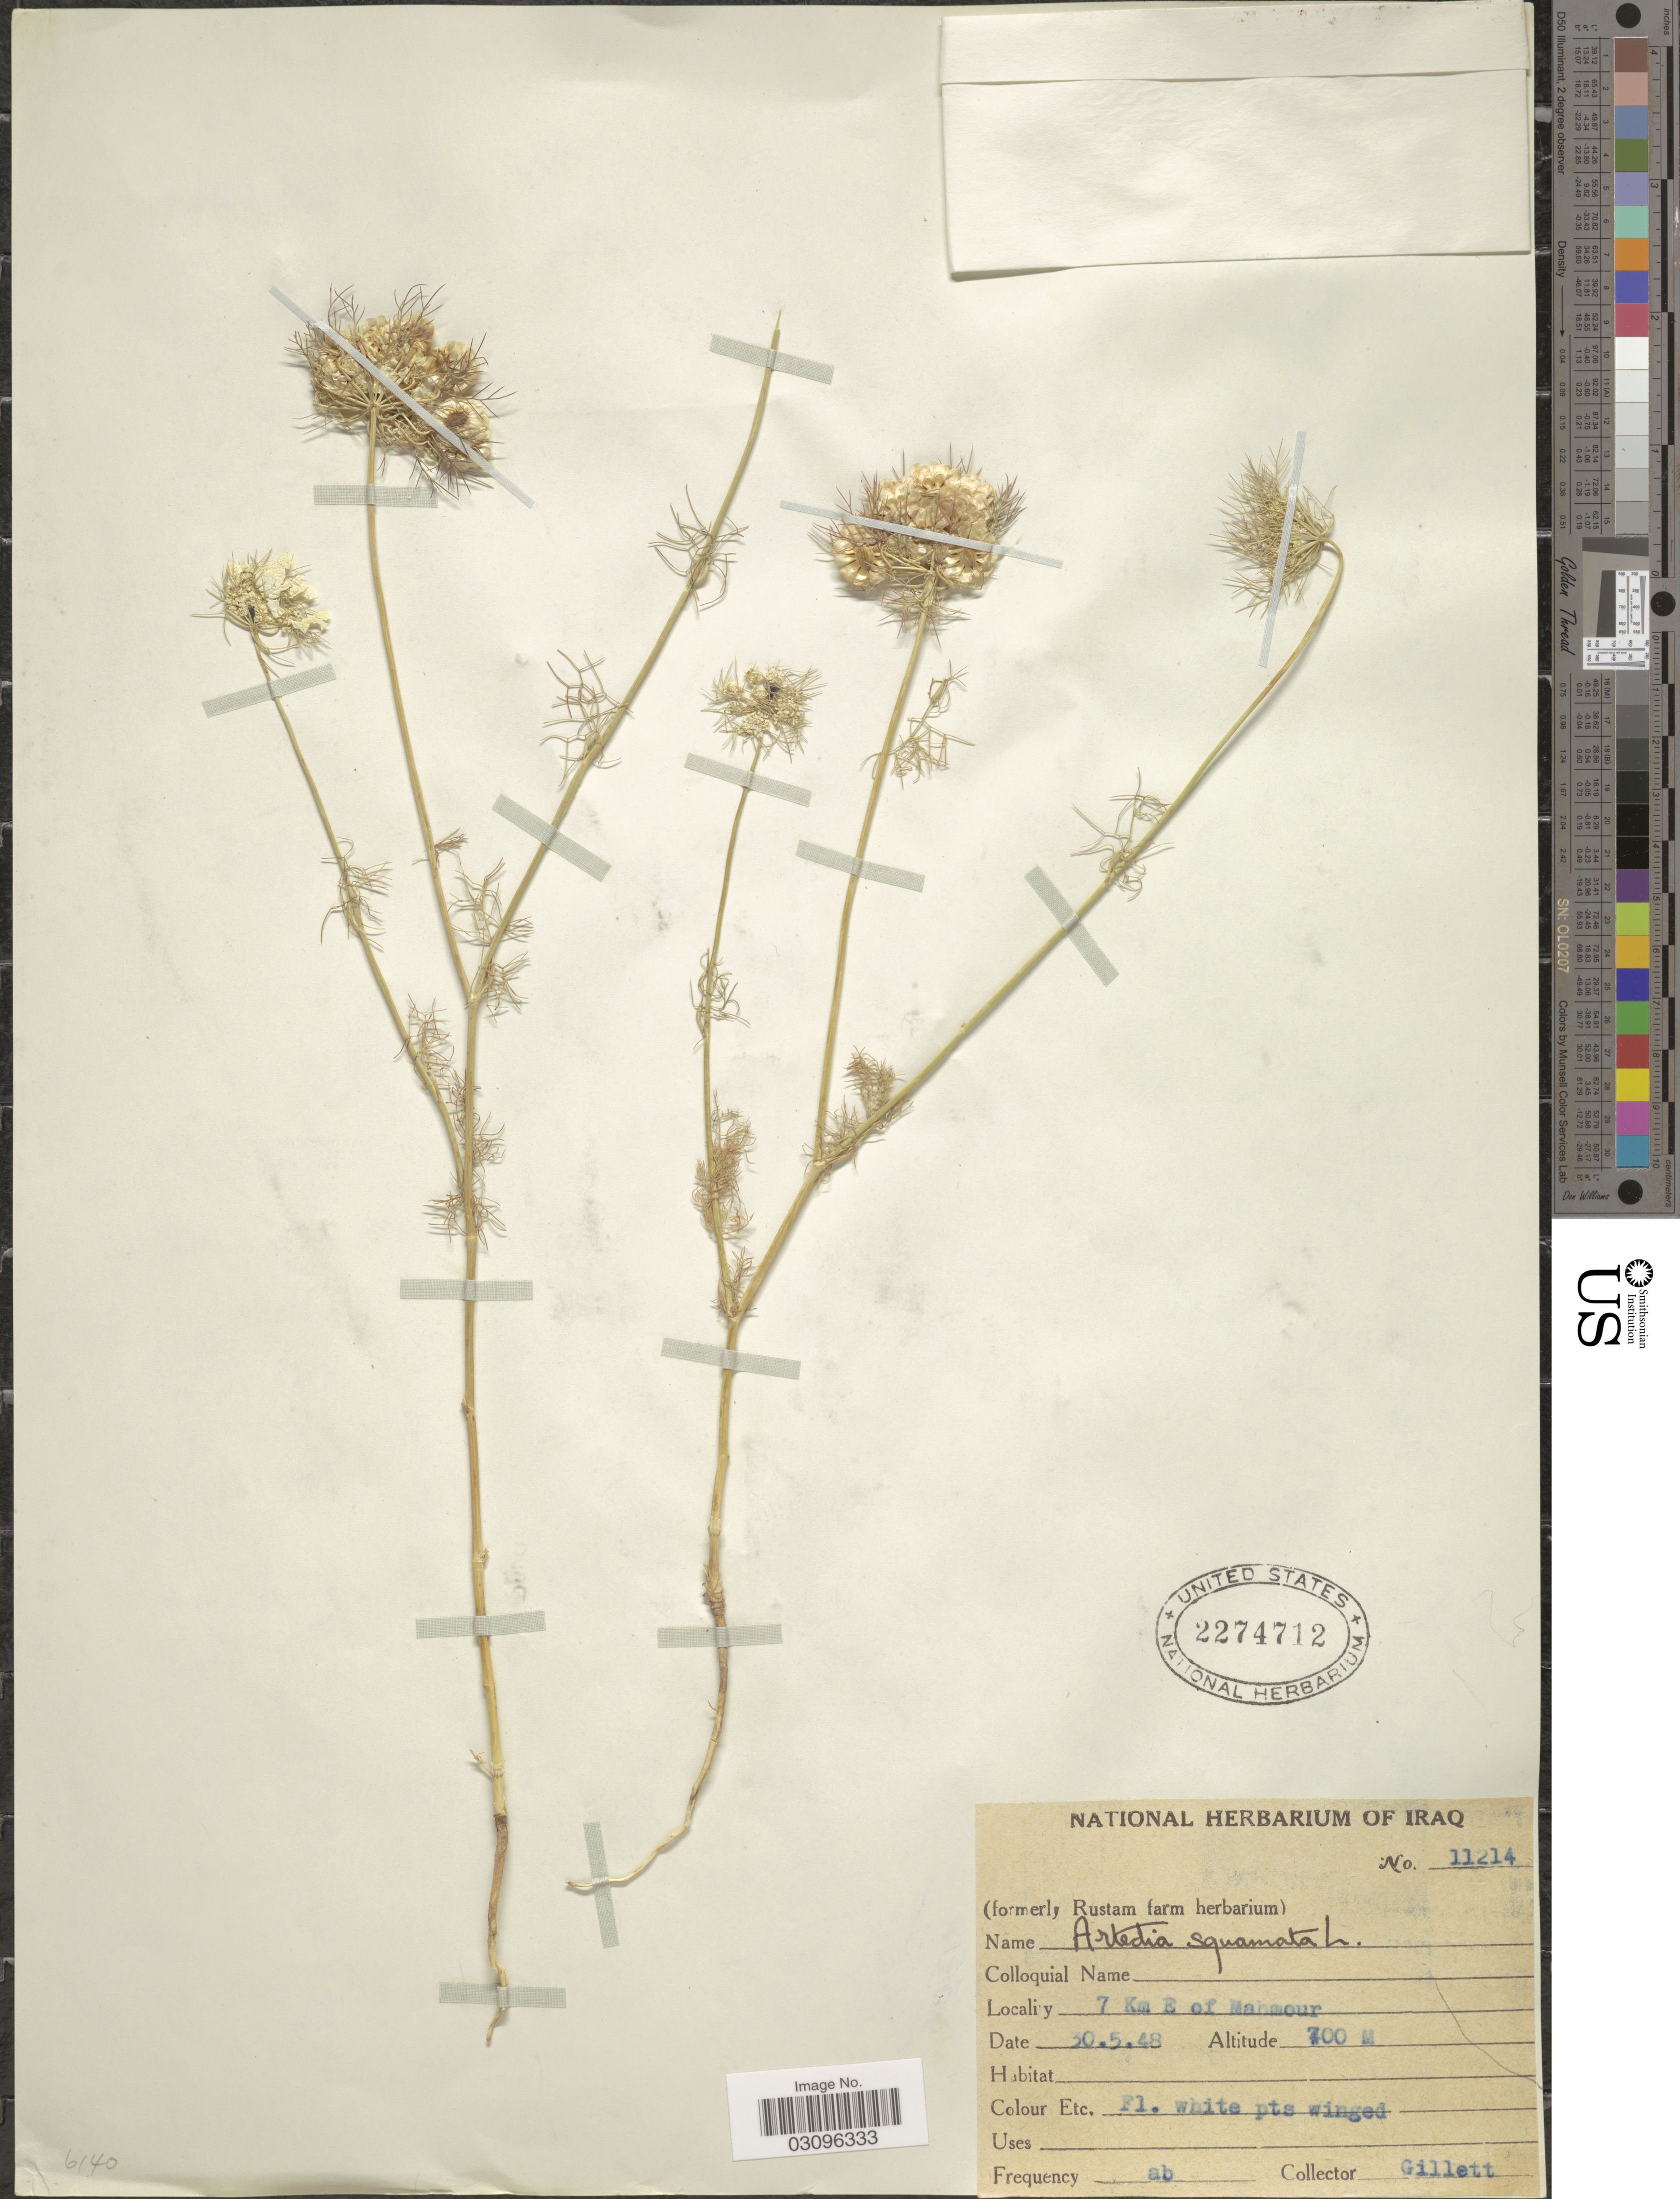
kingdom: Plantae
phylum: Tracheophyta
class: Magnoliopsida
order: Apiales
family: Apiaceae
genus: Artedia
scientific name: Artedia squamata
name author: L.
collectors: Gillett, --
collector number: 11214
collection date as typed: Transcribed d/m/y: 30/5/48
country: Iraq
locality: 7 Km E of Mahmour.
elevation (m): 700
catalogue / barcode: US 2274712